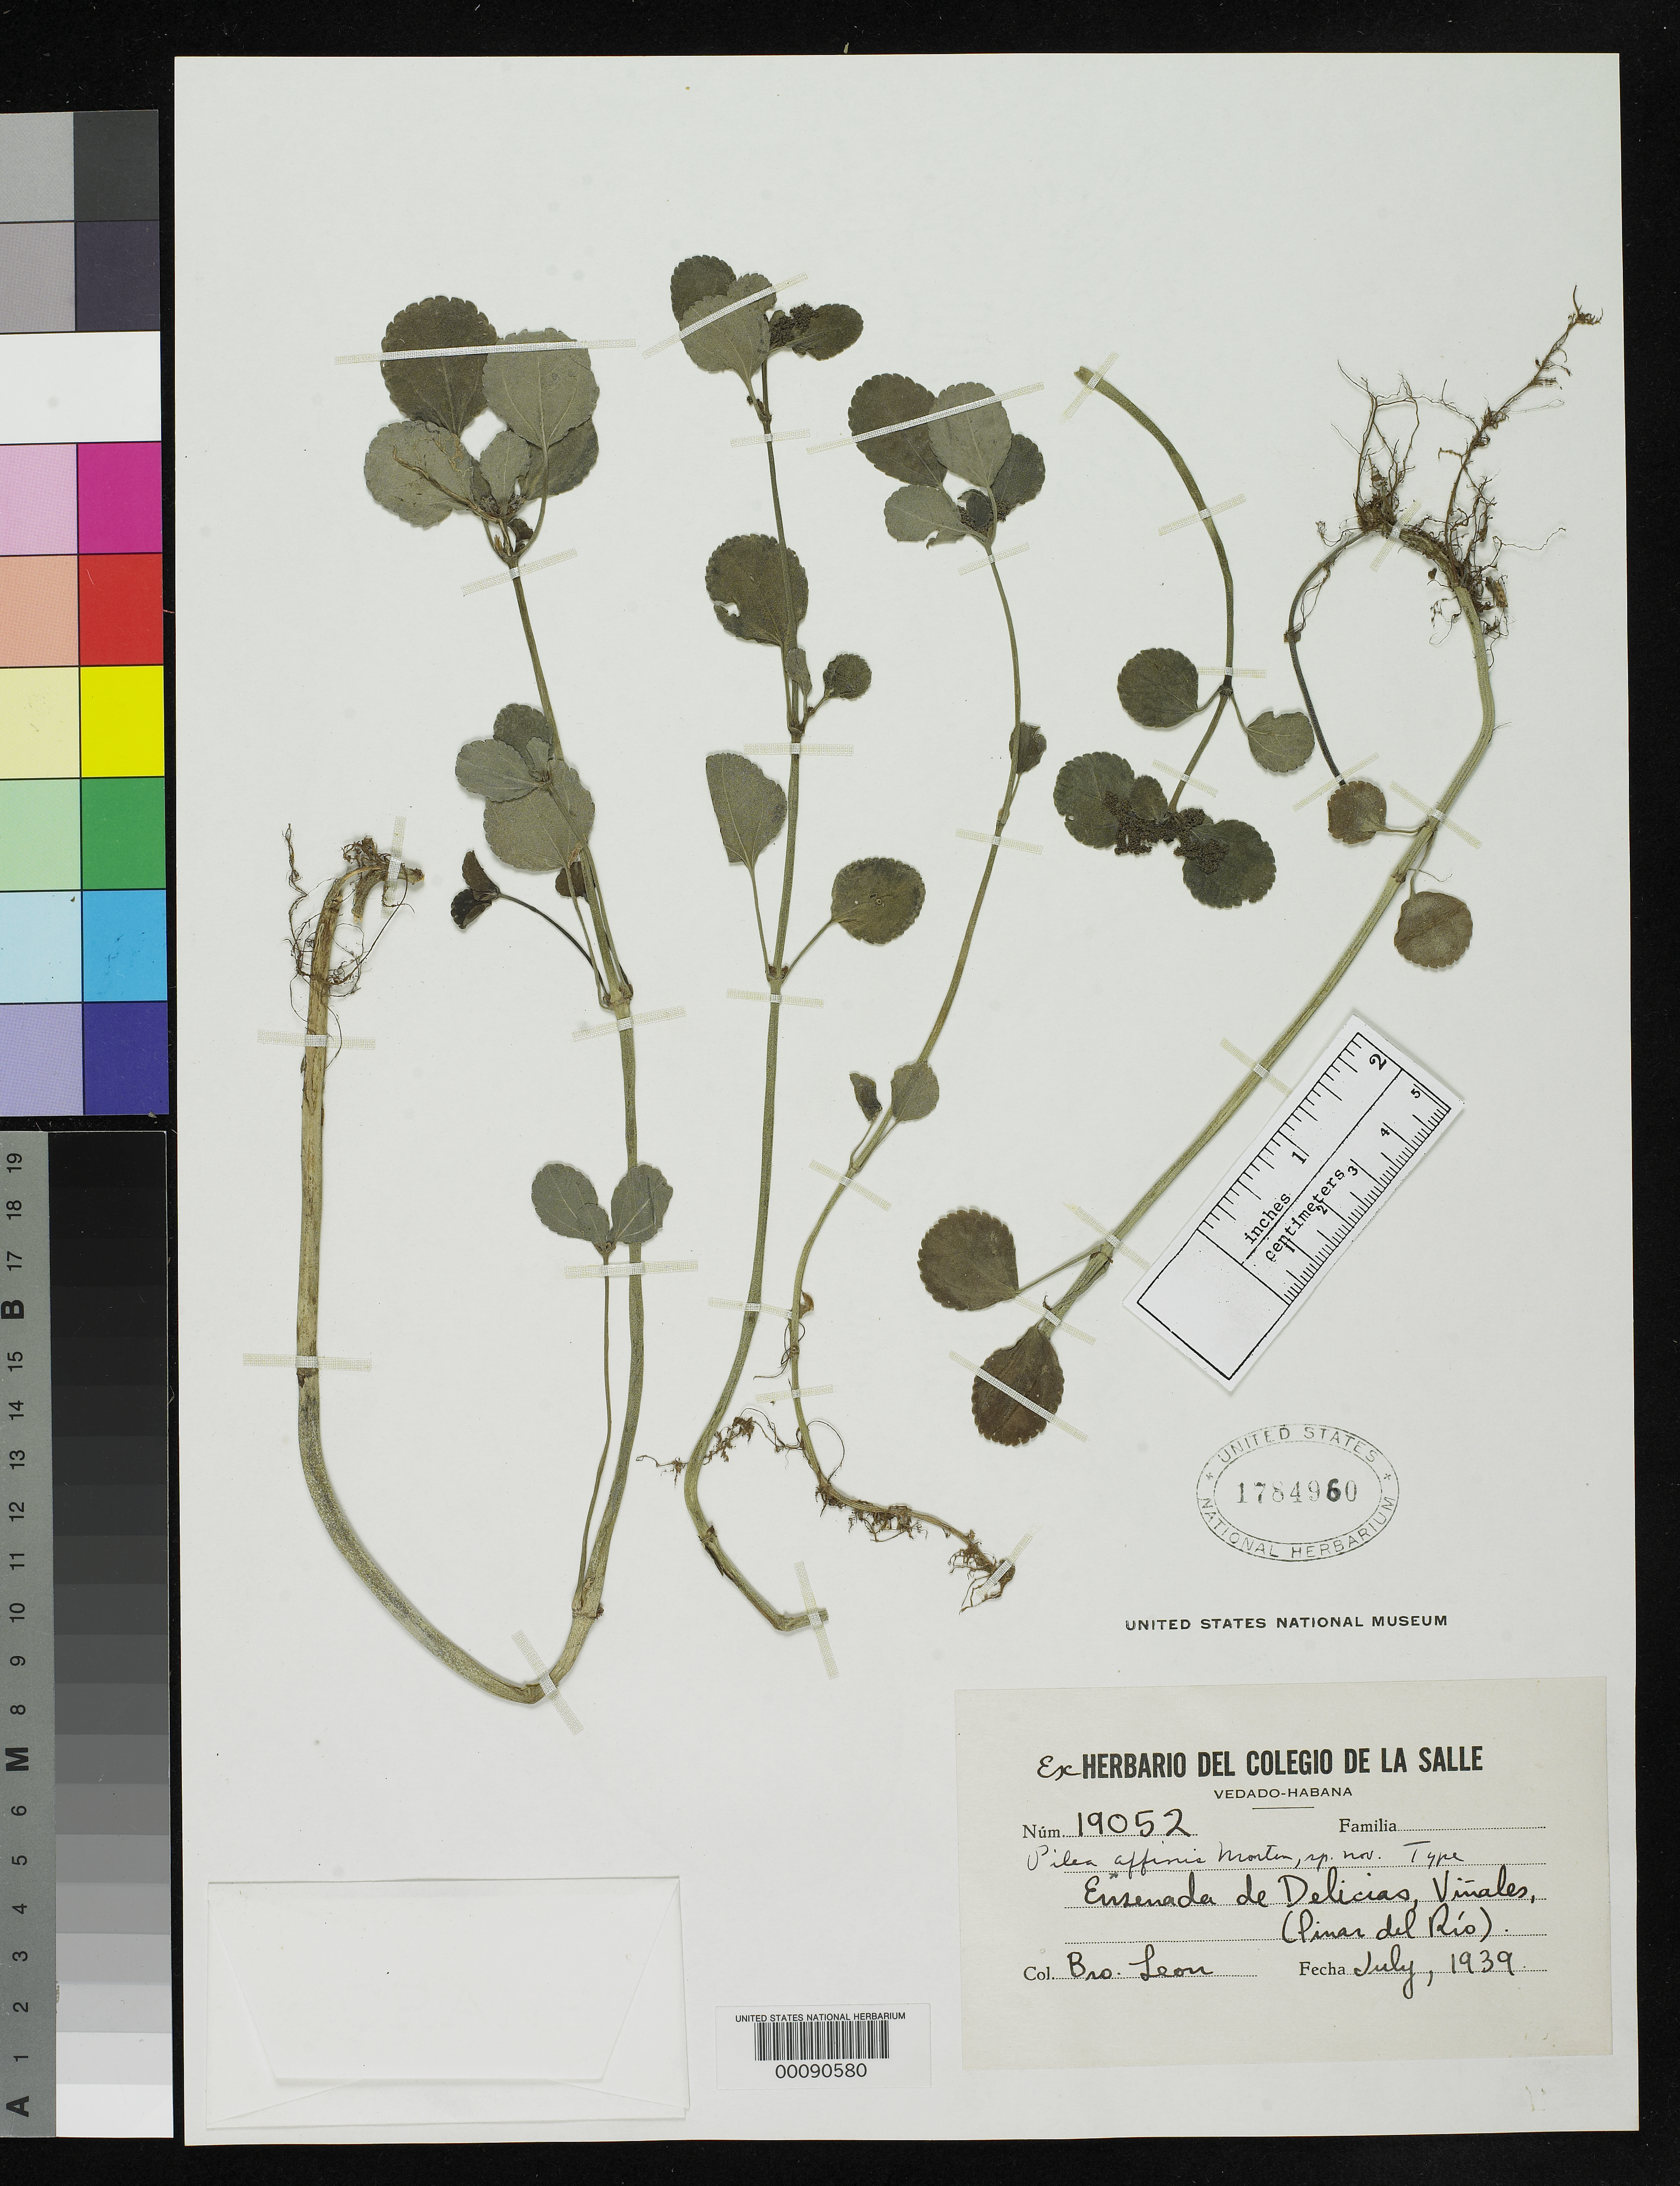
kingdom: Plantae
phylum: Tracheophyta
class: Magnoliopsida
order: Rosales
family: Urticaceae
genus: Pilea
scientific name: Pilea affinis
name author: C.V. Morton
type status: Holotype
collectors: Bro. León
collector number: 19052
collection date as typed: Jul 1939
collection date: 1939-07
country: Cuba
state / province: Pinar del Río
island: Greater Antilles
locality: Ensenada de Delicias, Vindales.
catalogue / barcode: US 1784960